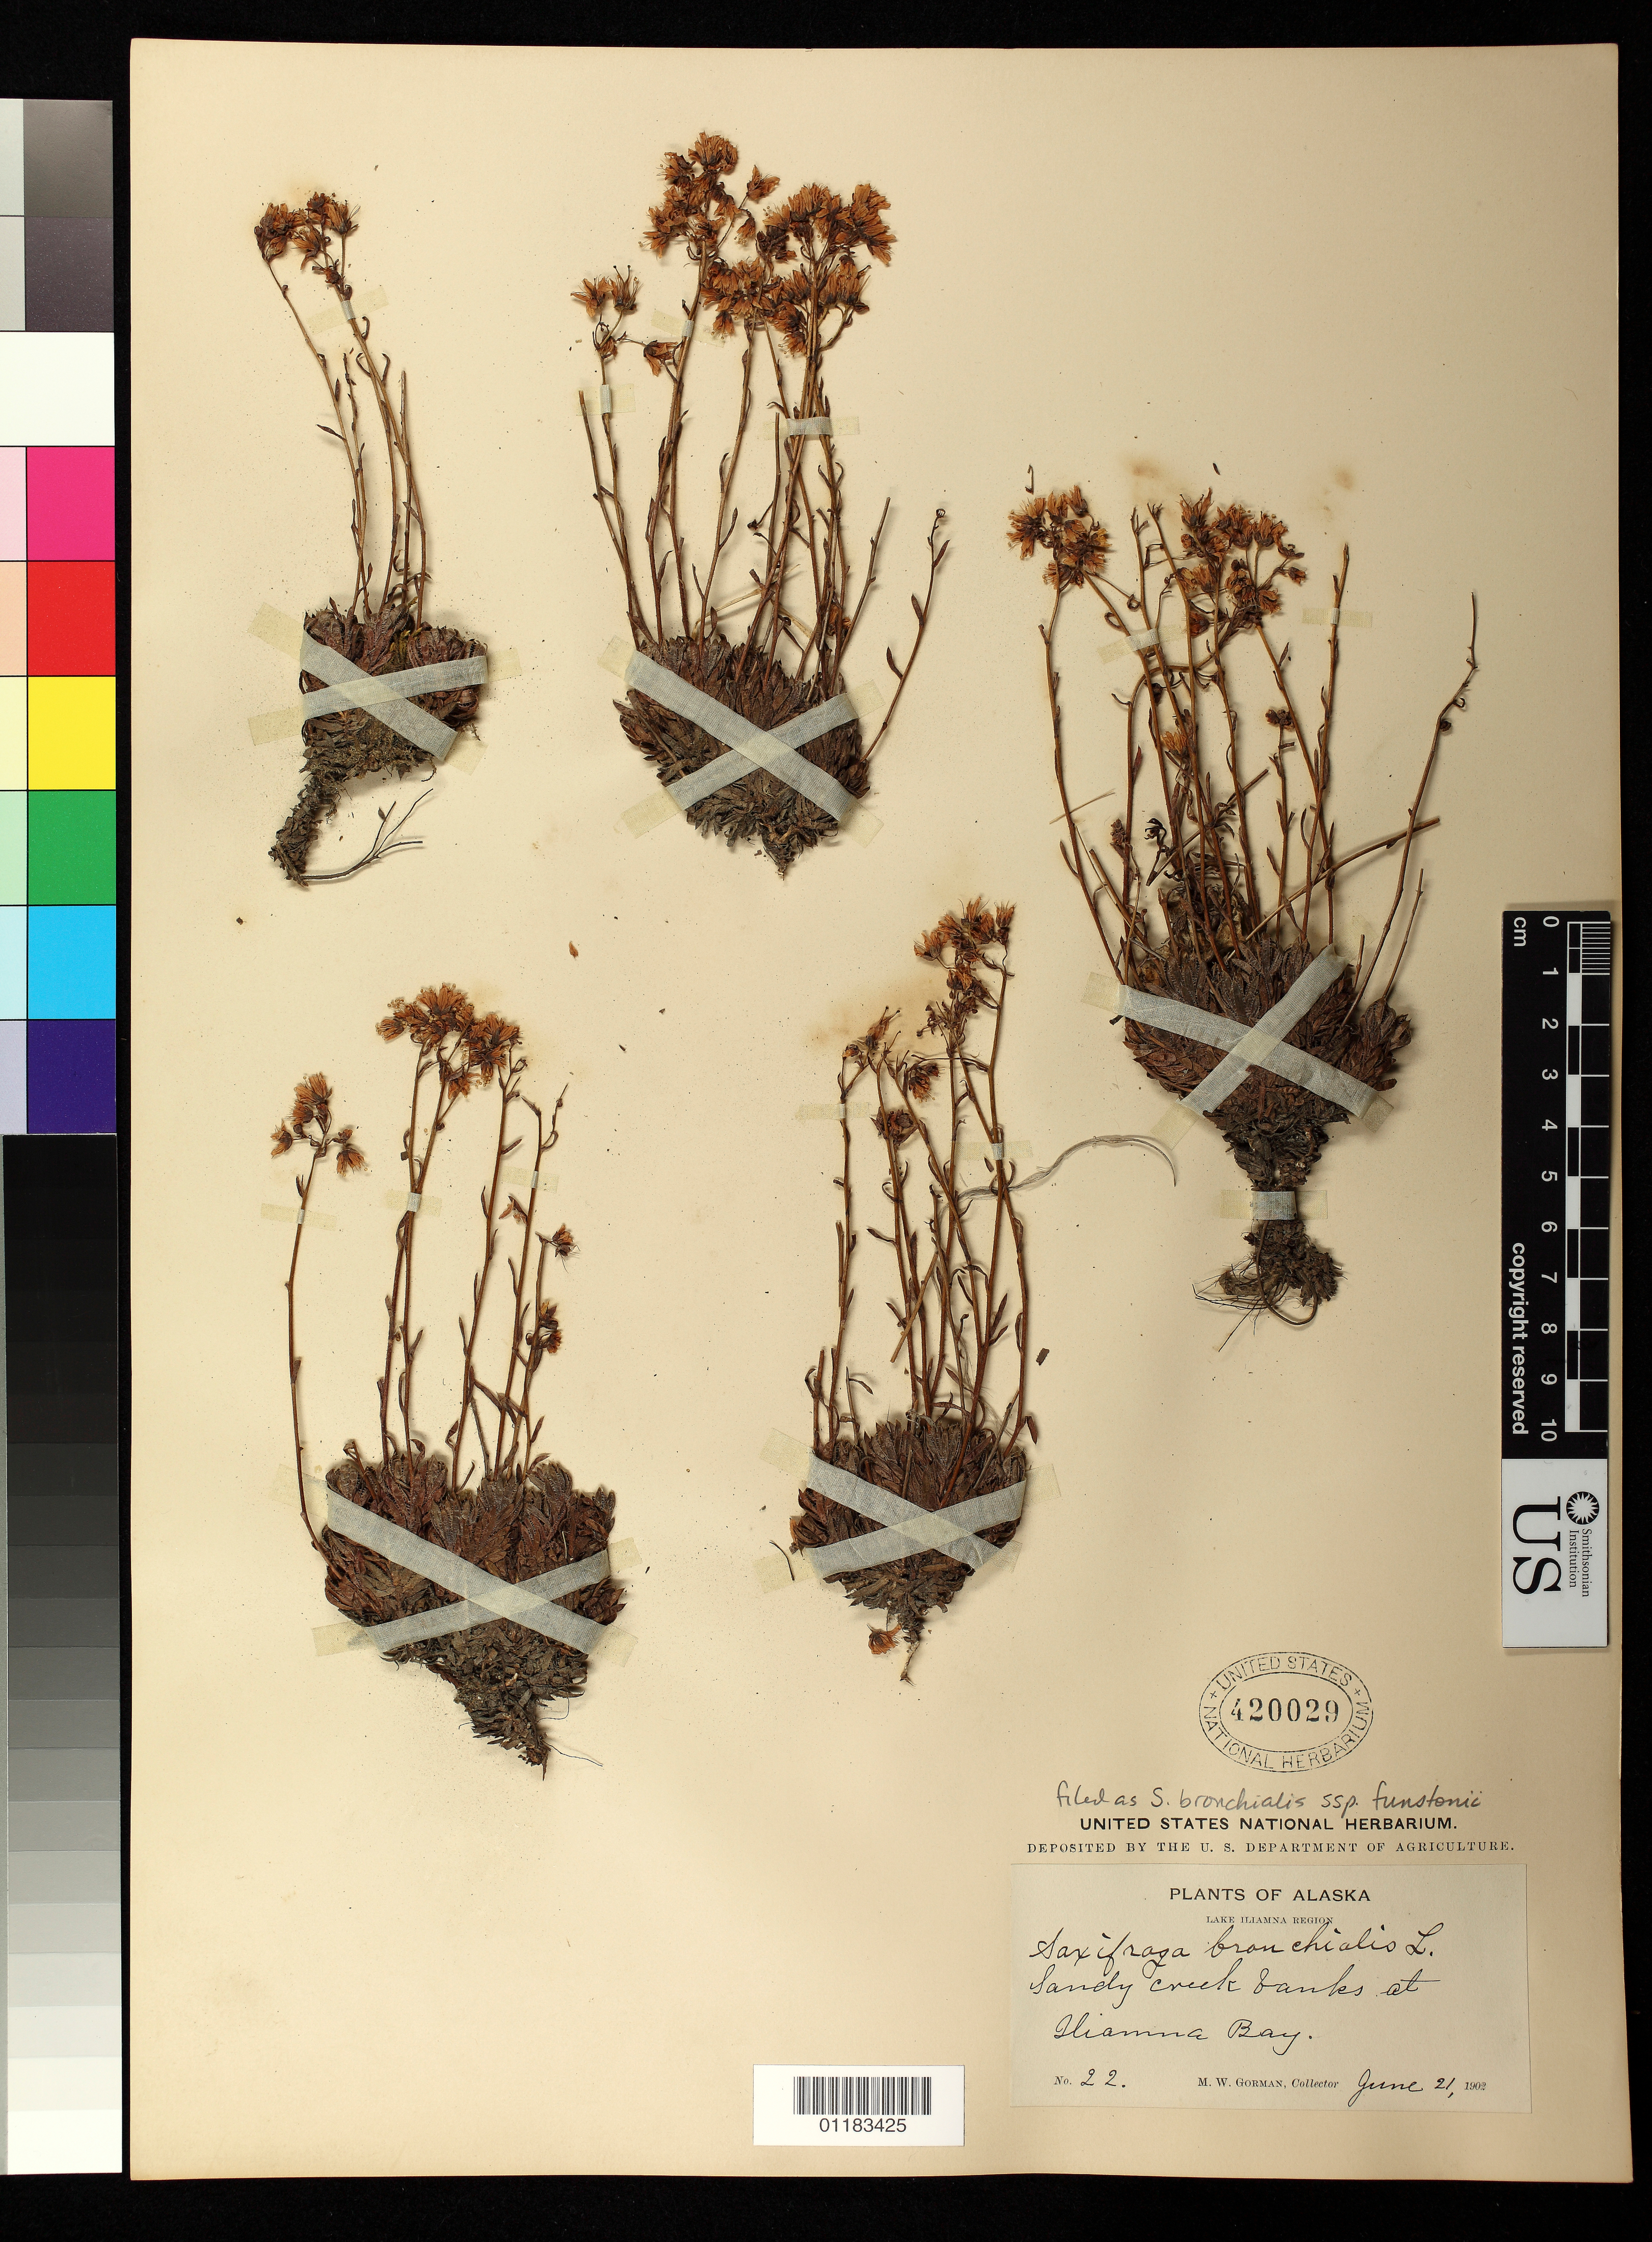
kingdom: Plantae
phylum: Tracheophyta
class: Magnoliopsida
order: Saxifragales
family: Saxifragaceae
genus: Saxifraga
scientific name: Saxifraga bronchialis subsp. funstonii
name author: (Small) Hultén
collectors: M. W. Gorman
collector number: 22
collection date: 1902-06-21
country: United States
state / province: Alaska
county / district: Lake and Peninsula Borough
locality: Sandy creek banks at Iliamna Bay.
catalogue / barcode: US 420029